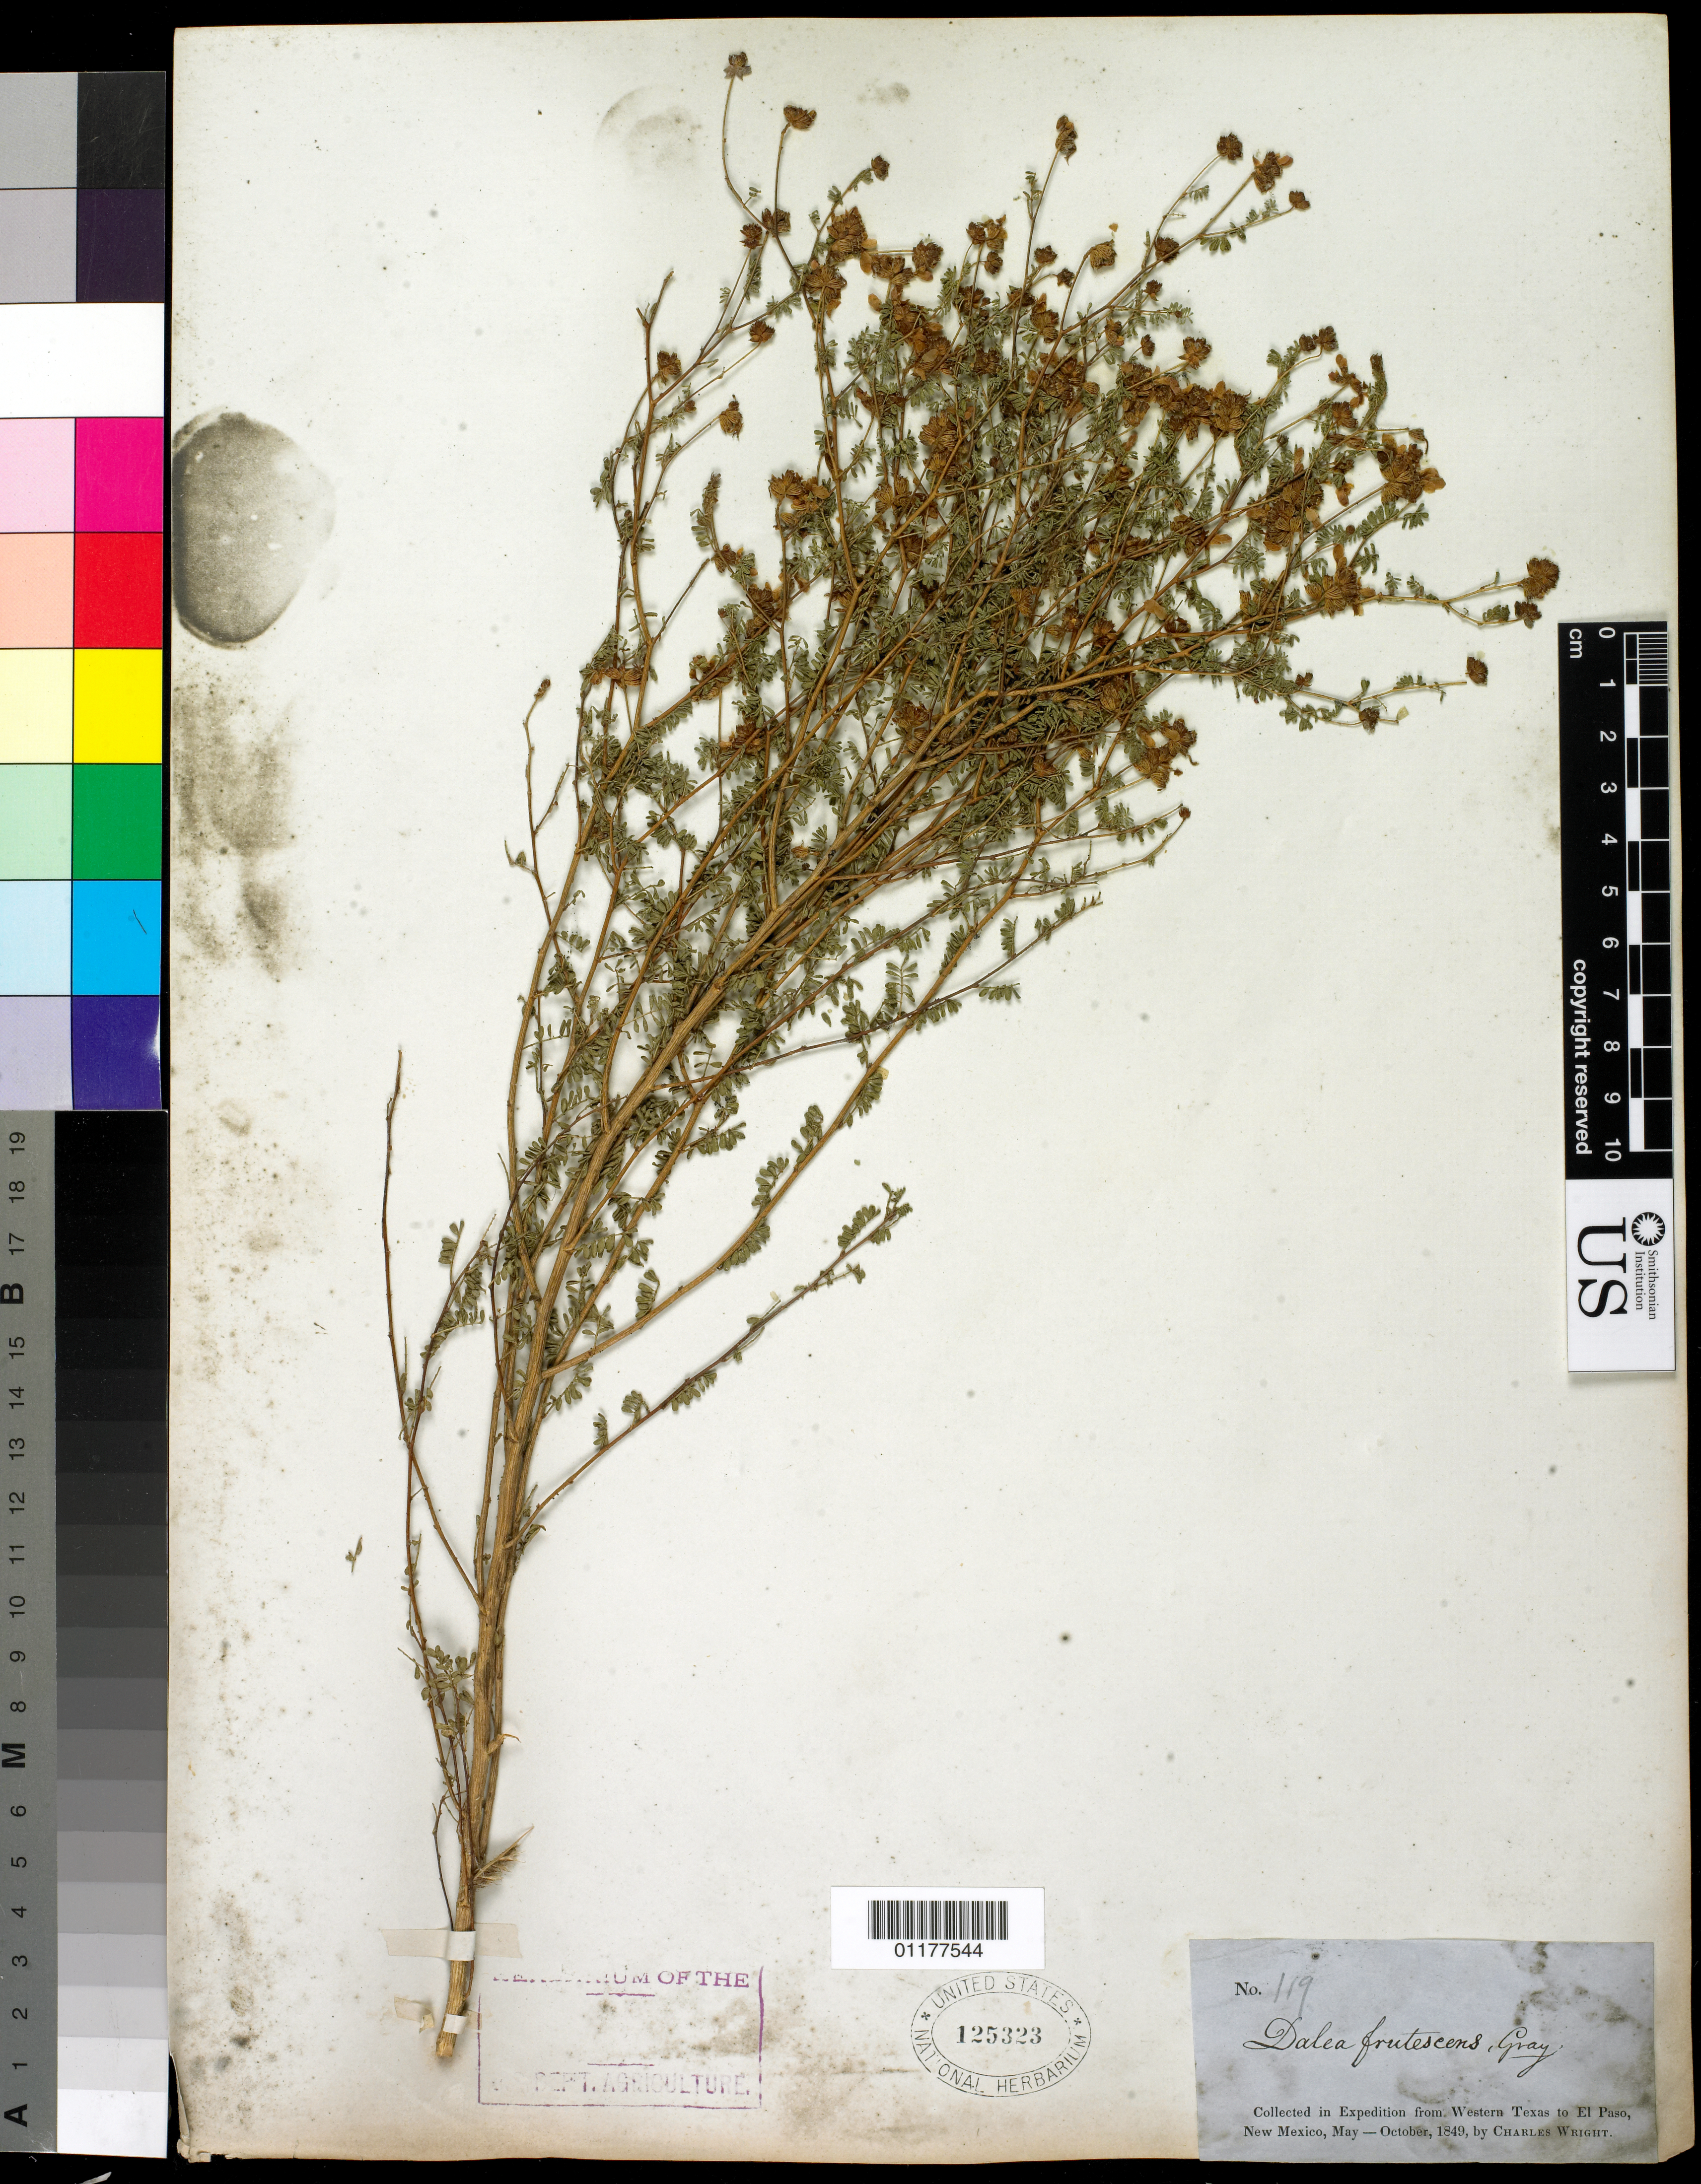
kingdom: Plantae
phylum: Tracheophyta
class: Magnoliopsida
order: Fabales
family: Fabaceae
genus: Dalea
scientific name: Dalea frutescens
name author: A. Gray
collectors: C. Wright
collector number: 119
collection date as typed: May 1849 to -- Oct 1849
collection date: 1849-05/1849-10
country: United States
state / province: New Mexico / Texas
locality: W Texas to El Paso, New Mexico.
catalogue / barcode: US 125323